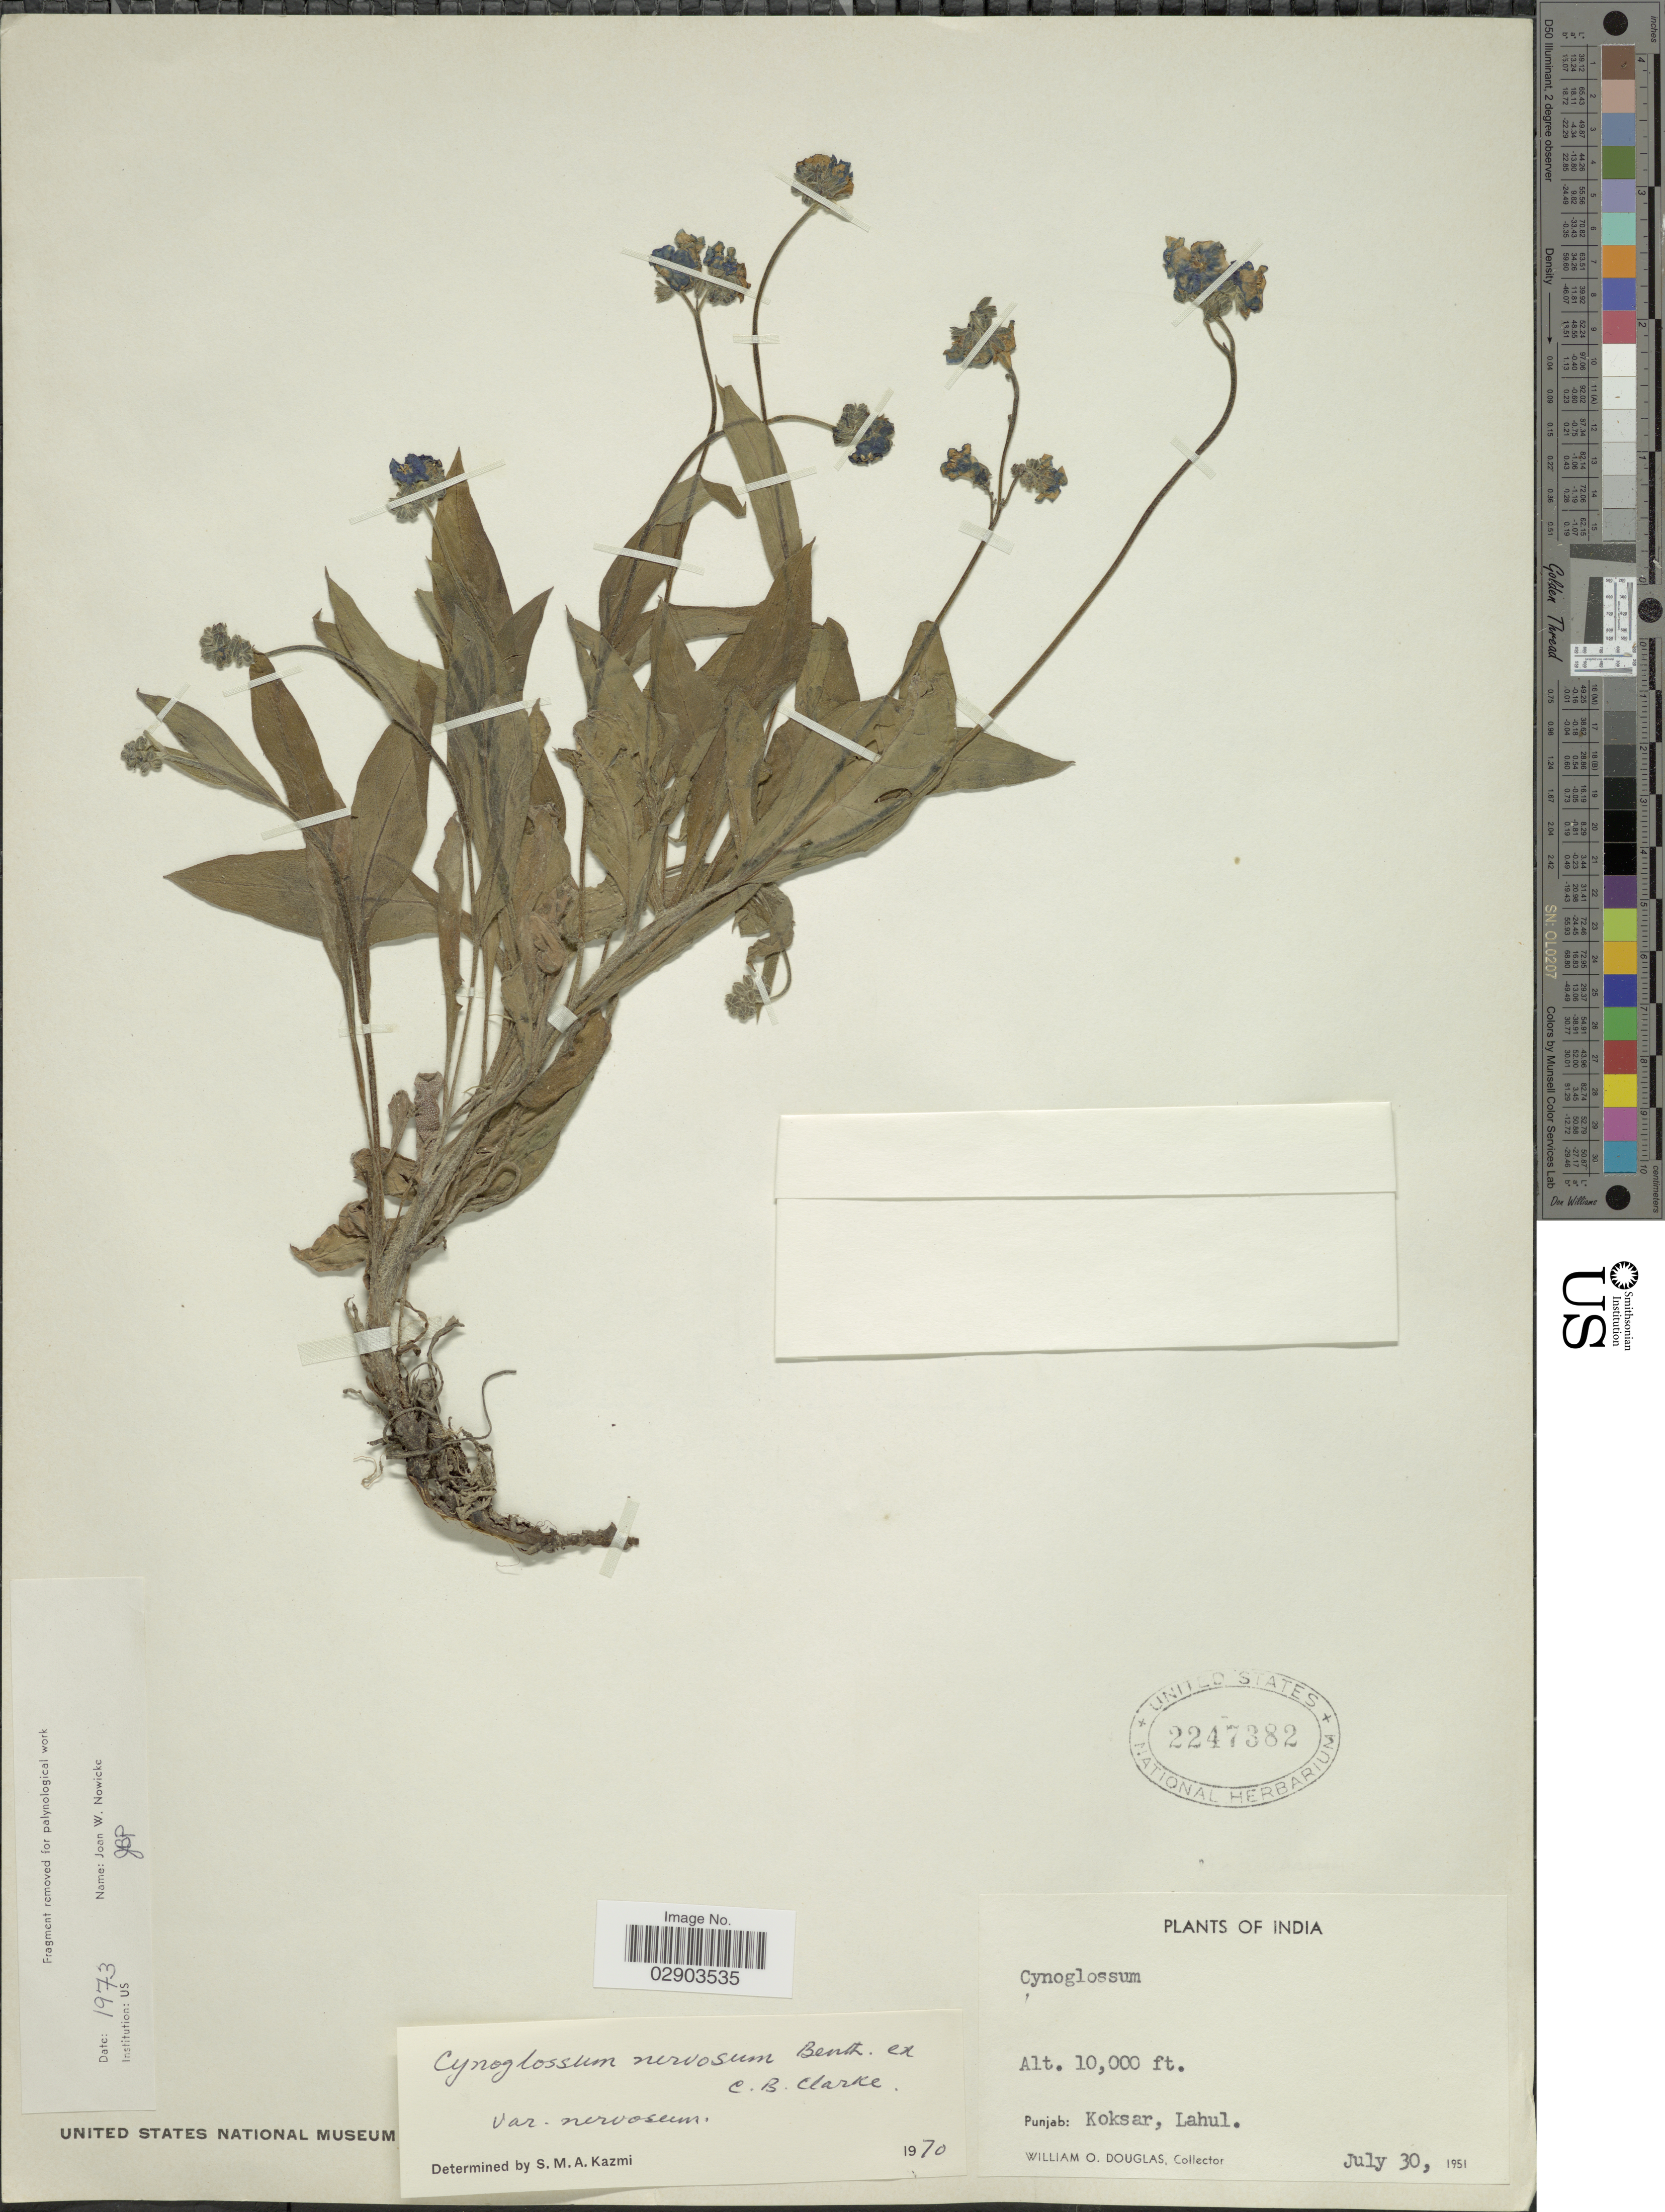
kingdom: Plantae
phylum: Tracheophyta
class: Magnoliopsida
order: Boraginales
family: Boraginaceae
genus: Cynoglossum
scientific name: Cynoglossum nervosum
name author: Benth. & C.B. Clarke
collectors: W. Douglas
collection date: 1951-07-30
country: India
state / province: Punjab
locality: Koksar, Lahul.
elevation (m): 3048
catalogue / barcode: US 2247382